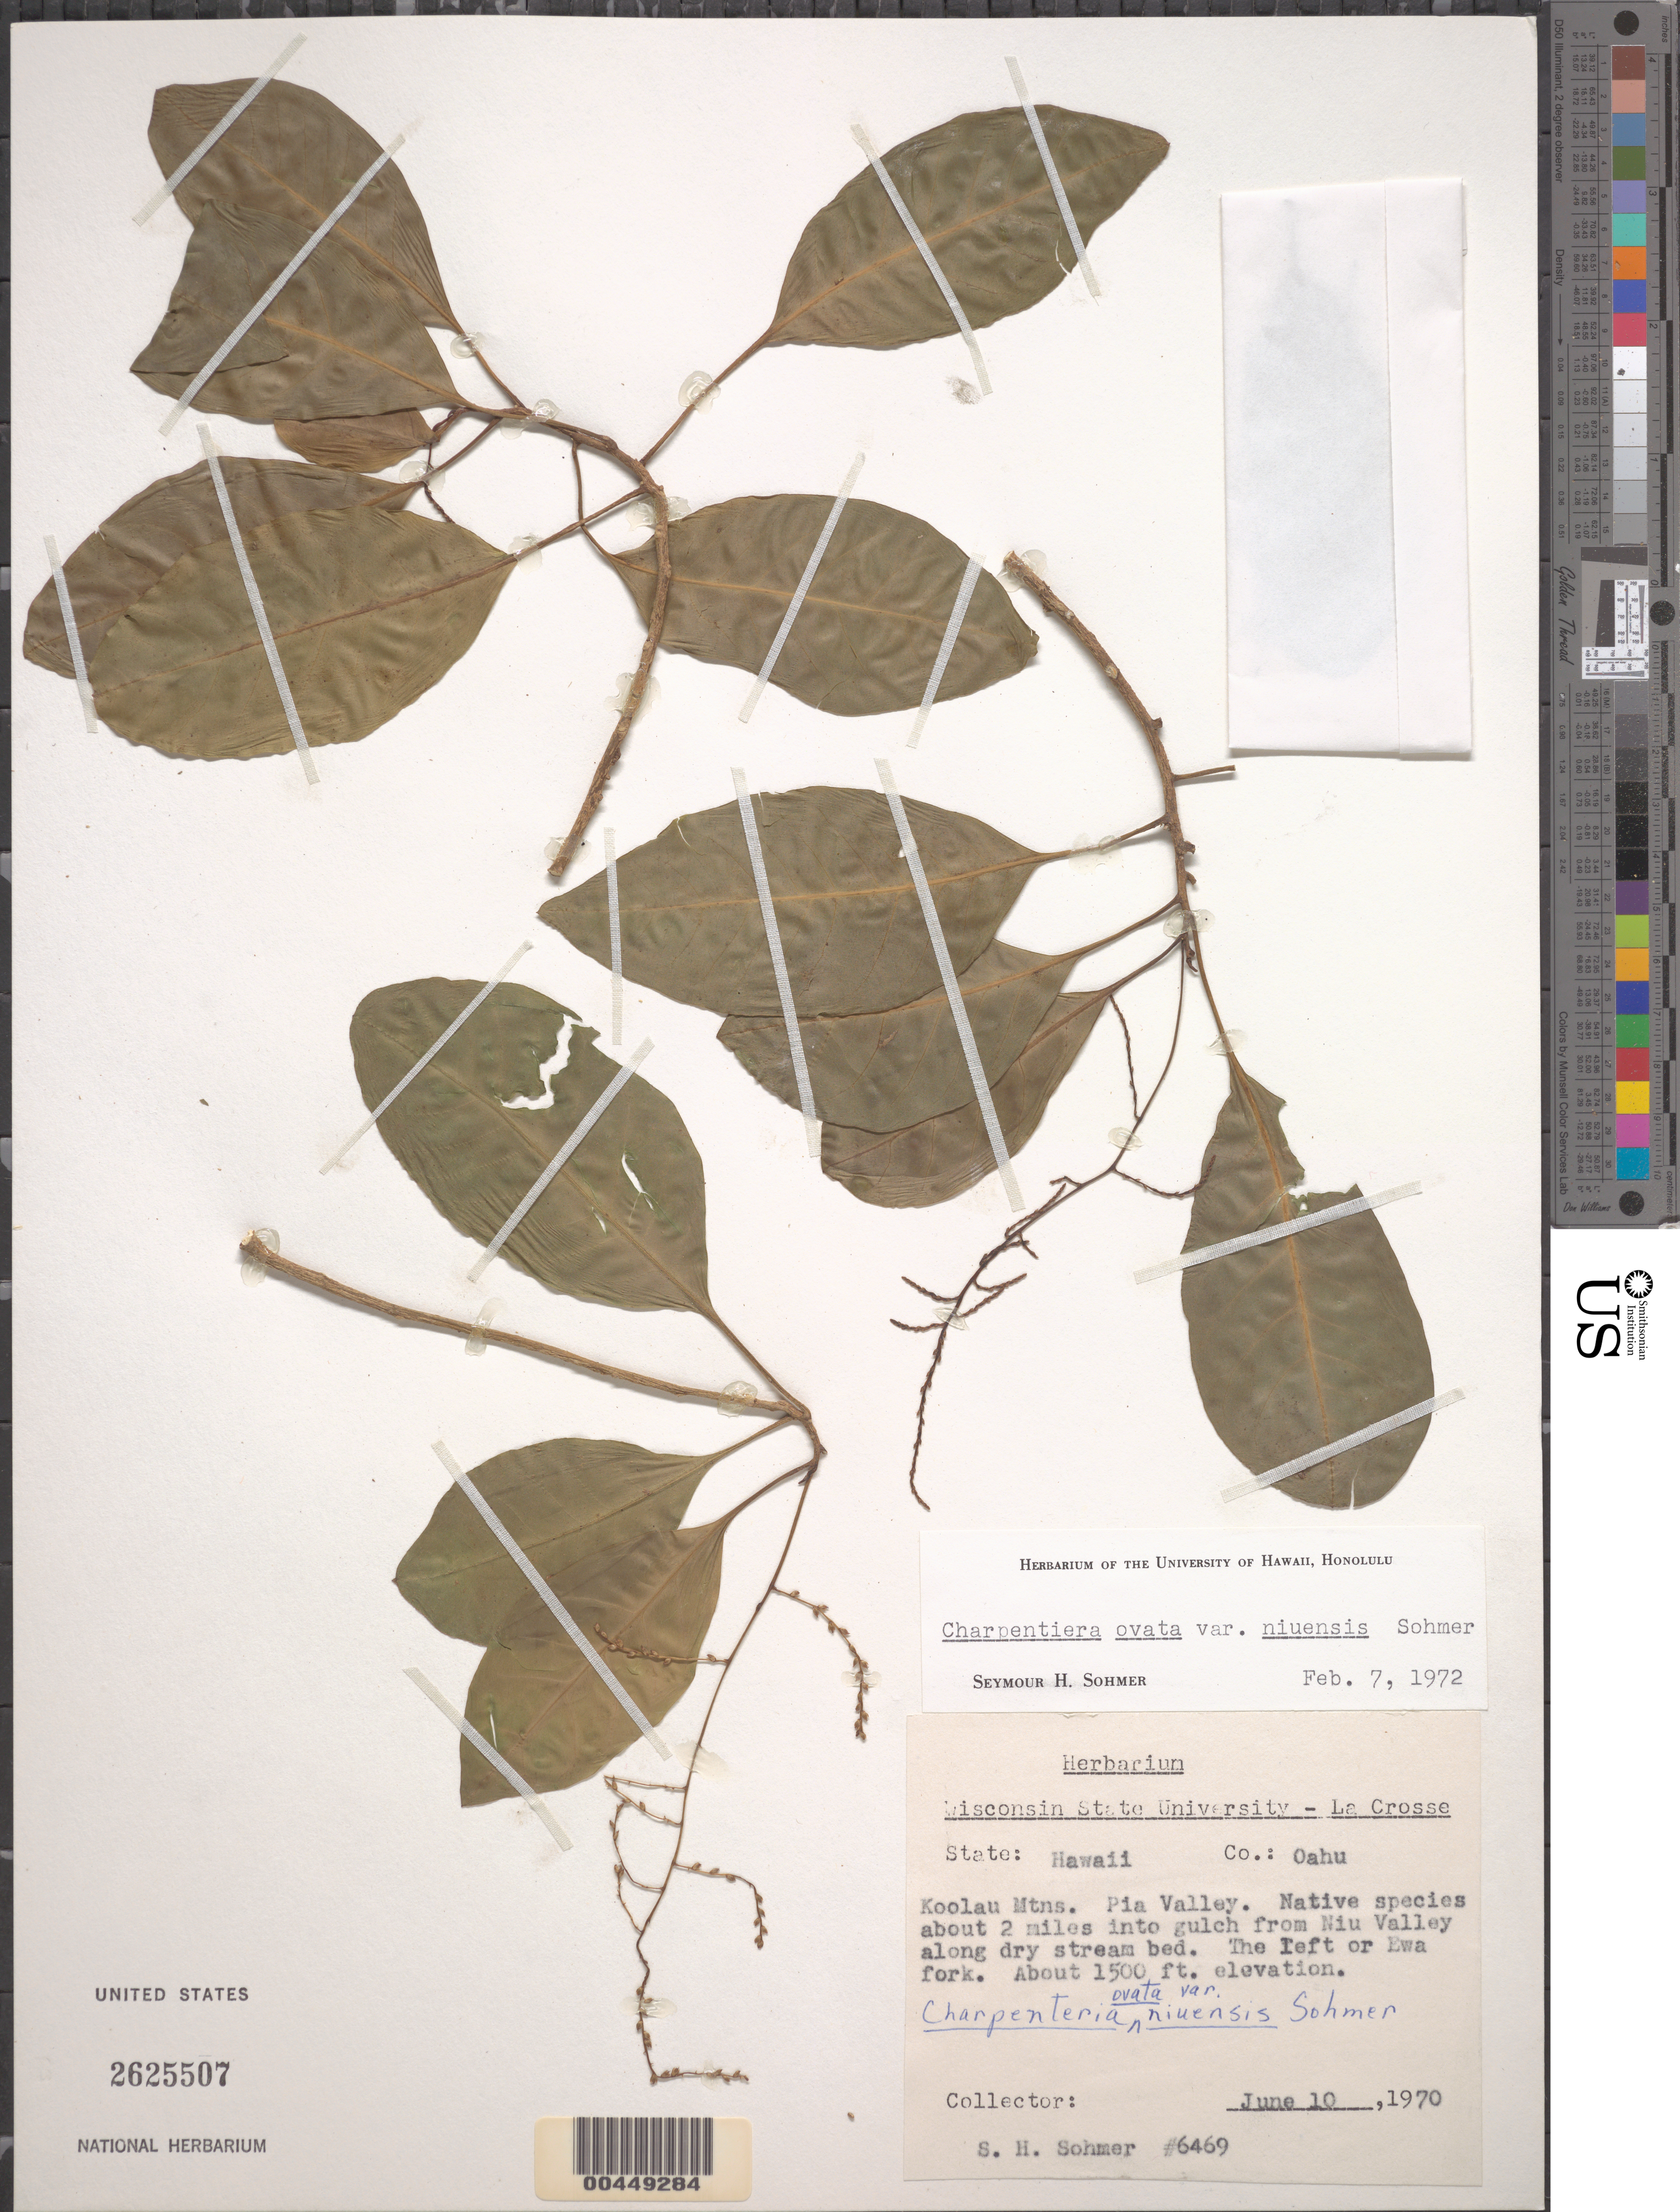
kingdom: Plantae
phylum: Tracheophyta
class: Magnoliopsida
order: Caryophyllales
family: Amaranthaceae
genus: Charpentiera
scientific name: Charpentiera ovata var. niuensis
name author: Sohmer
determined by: Sohmer, S. H.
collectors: S. H. Sohmer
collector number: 6469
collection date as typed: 10 Jun 1970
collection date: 1970-06-10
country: United States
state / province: Hawaii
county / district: Honolulu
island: Oahu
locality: Koolau Mts, Pia Valley, left or Ewa fork, about 2 mi into gulch from Niu Valley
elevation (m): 457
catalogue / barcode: US 2625507